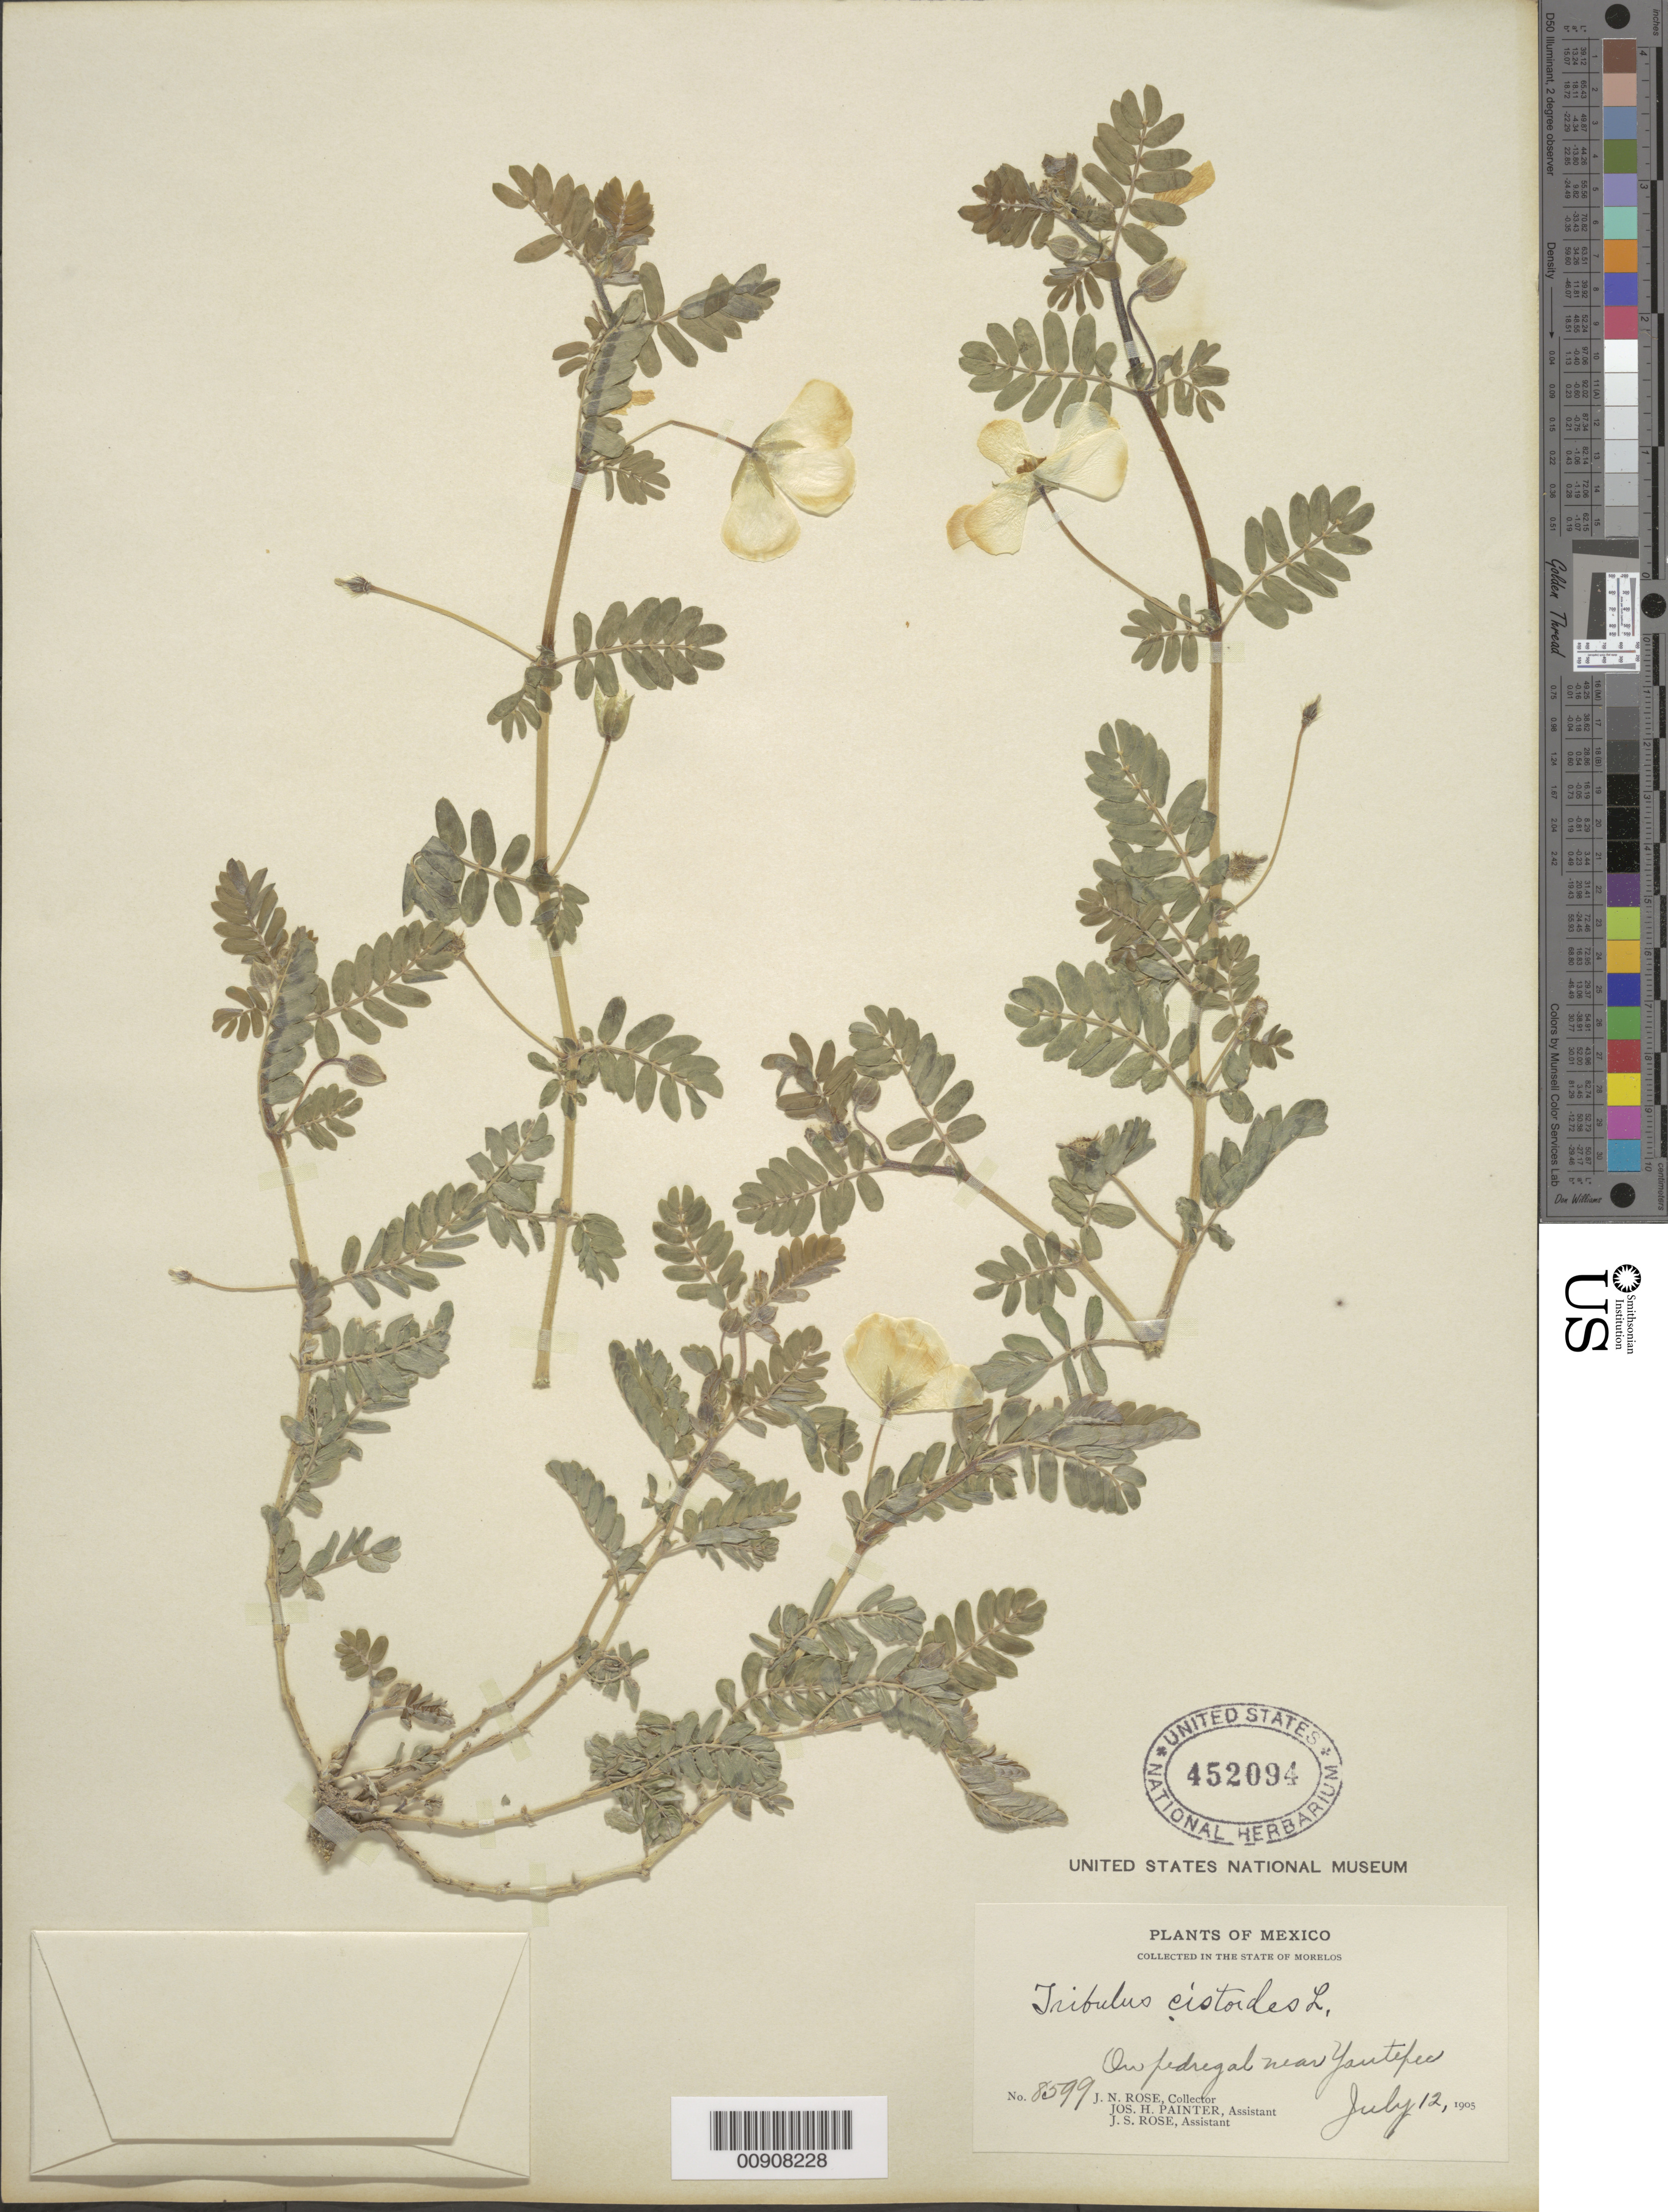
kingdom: Plantae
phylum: Tracheophyta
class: Magnoliopsida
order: Zygophyllales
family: Zygophyllaceae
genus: Tribulus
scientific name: Tribulus cistoides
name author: L.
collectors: J. N. Rose, J. H. Painter & J. S. Rose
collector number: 8599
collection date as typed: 12 Jul 1905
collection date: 1905-07-12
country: Mexico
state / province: Morelos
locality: Near Yautepec, State of Morelos.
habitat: Pn pedregal.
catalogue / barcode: US 452094